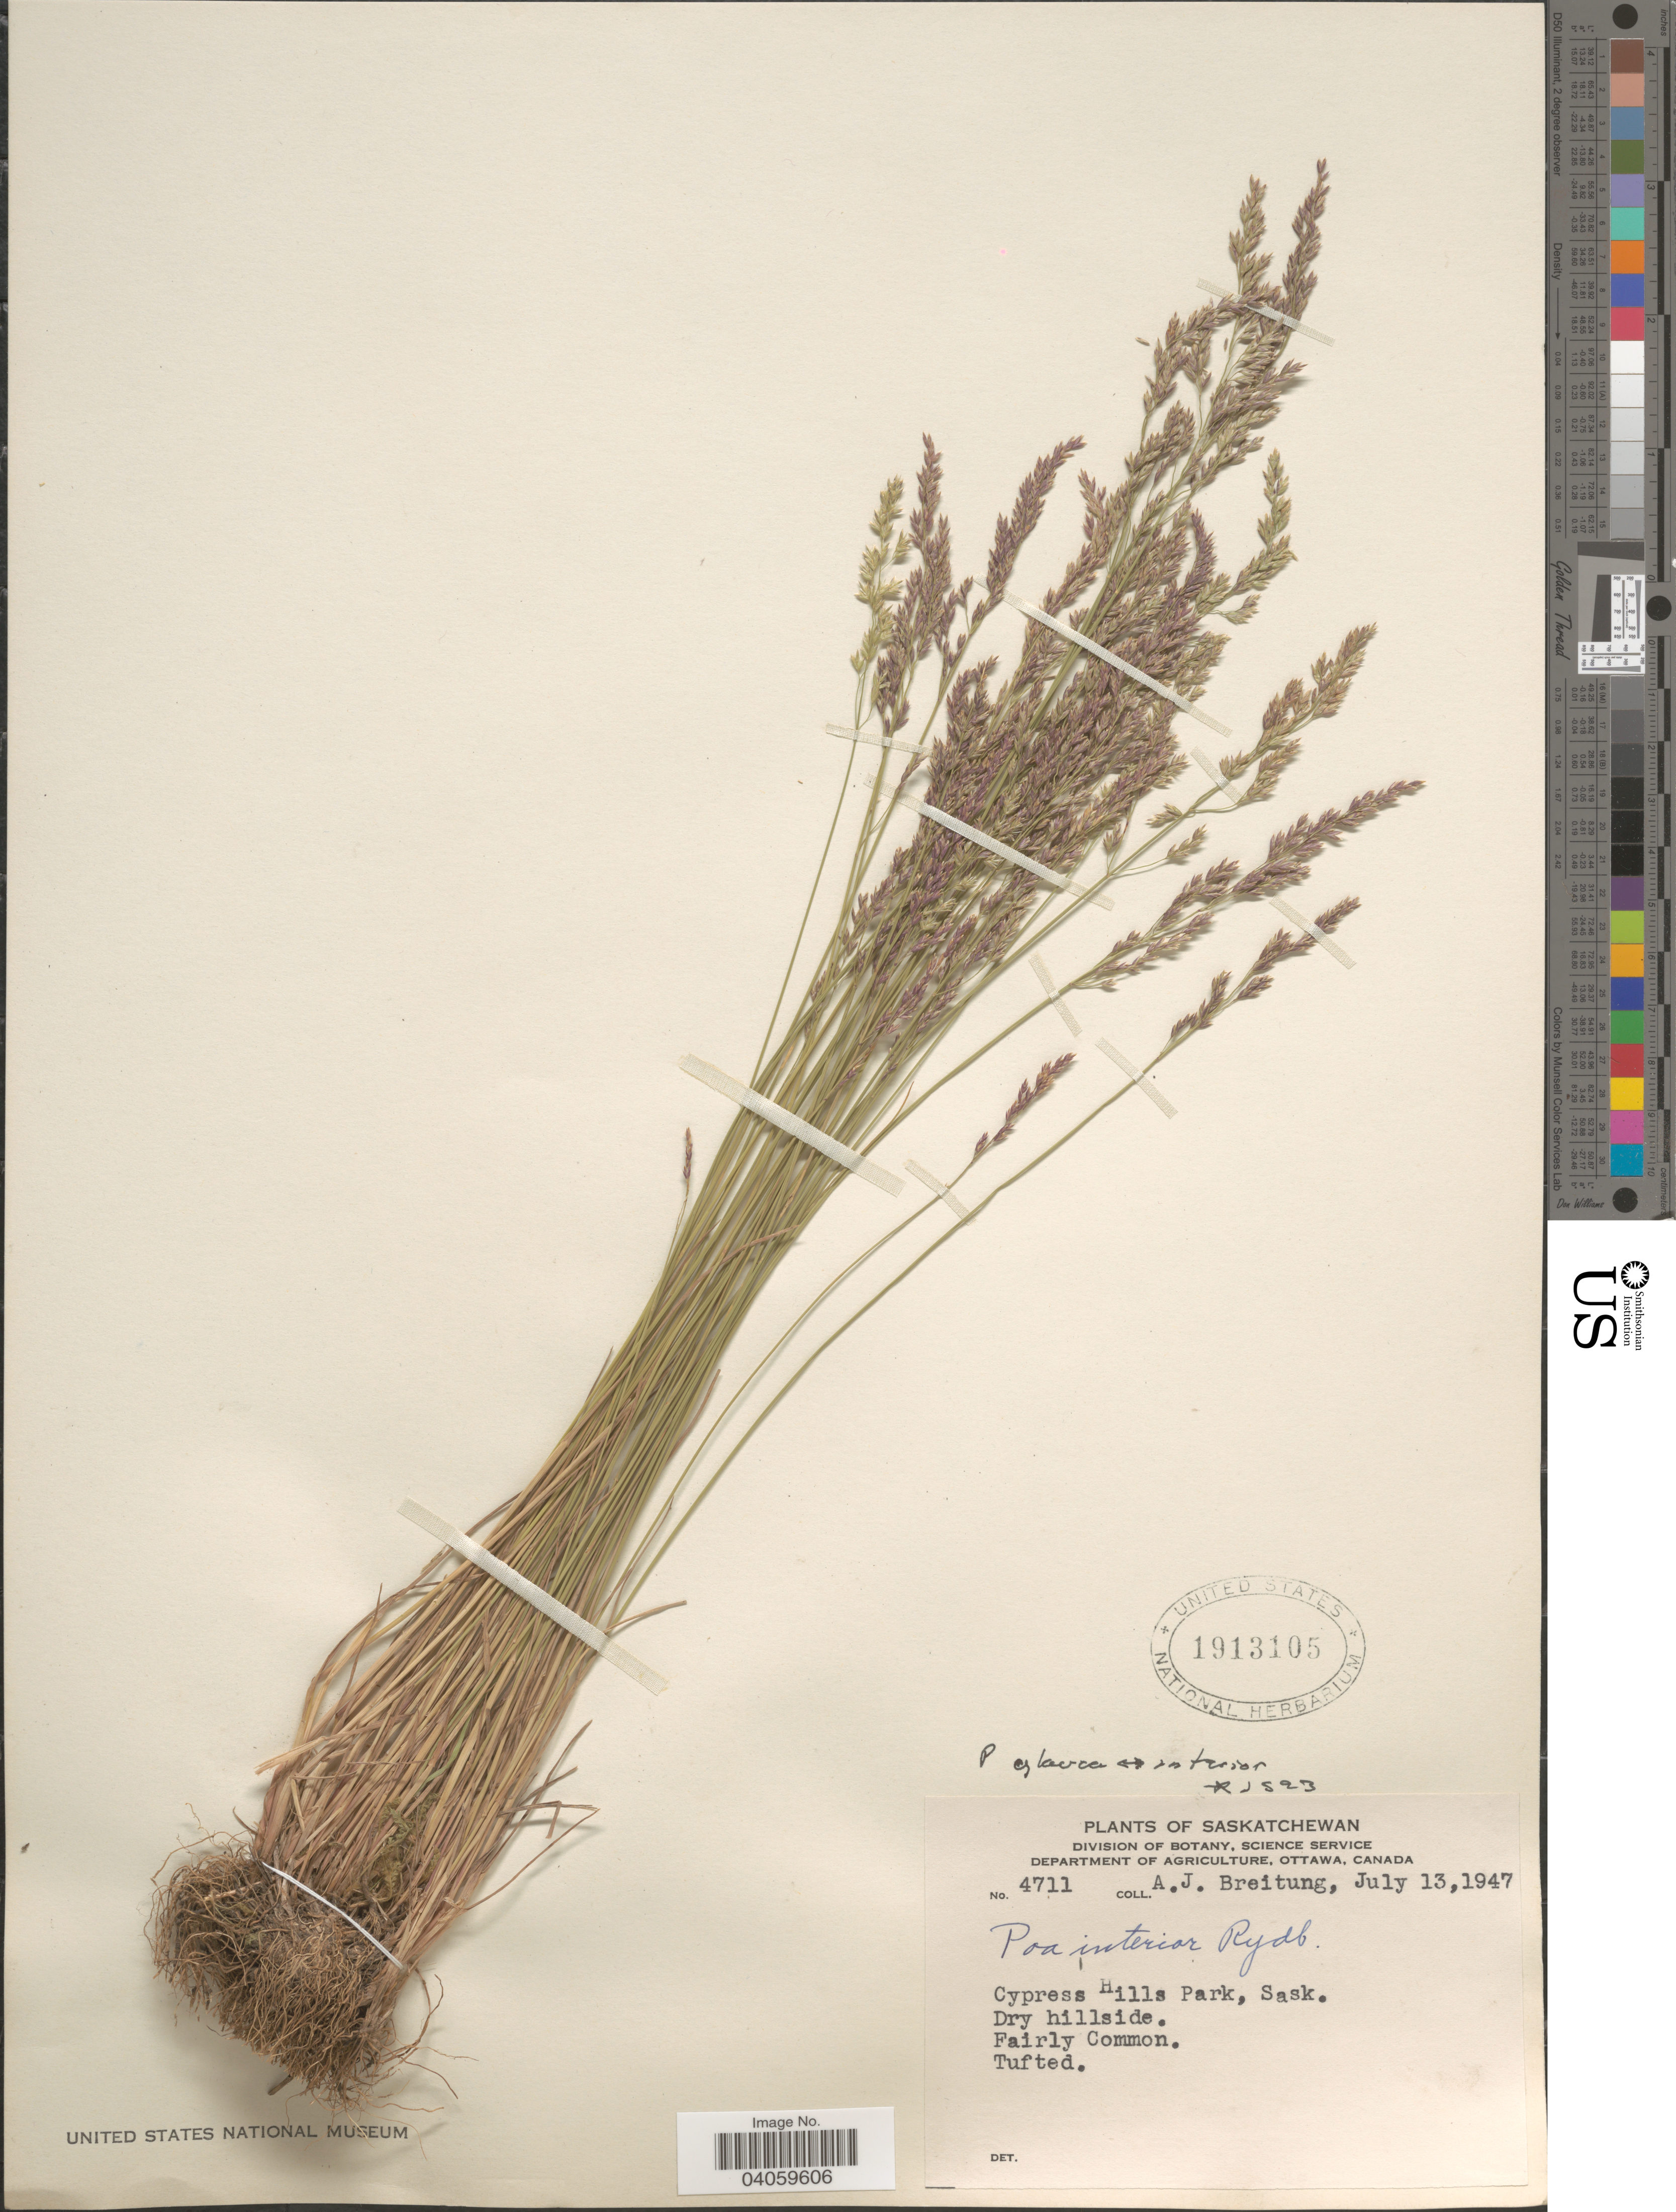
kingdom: Plantae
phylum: Tracheophyta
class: Liliopsida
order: Poales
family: Poaceae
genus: Poa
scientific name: Poa interior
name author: Rydb.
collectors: A. Breitung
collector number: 4711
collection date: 1947-07-13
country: Canada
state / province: Saskatchewan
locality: Cypress Hills Park.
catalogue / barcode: US 1913105